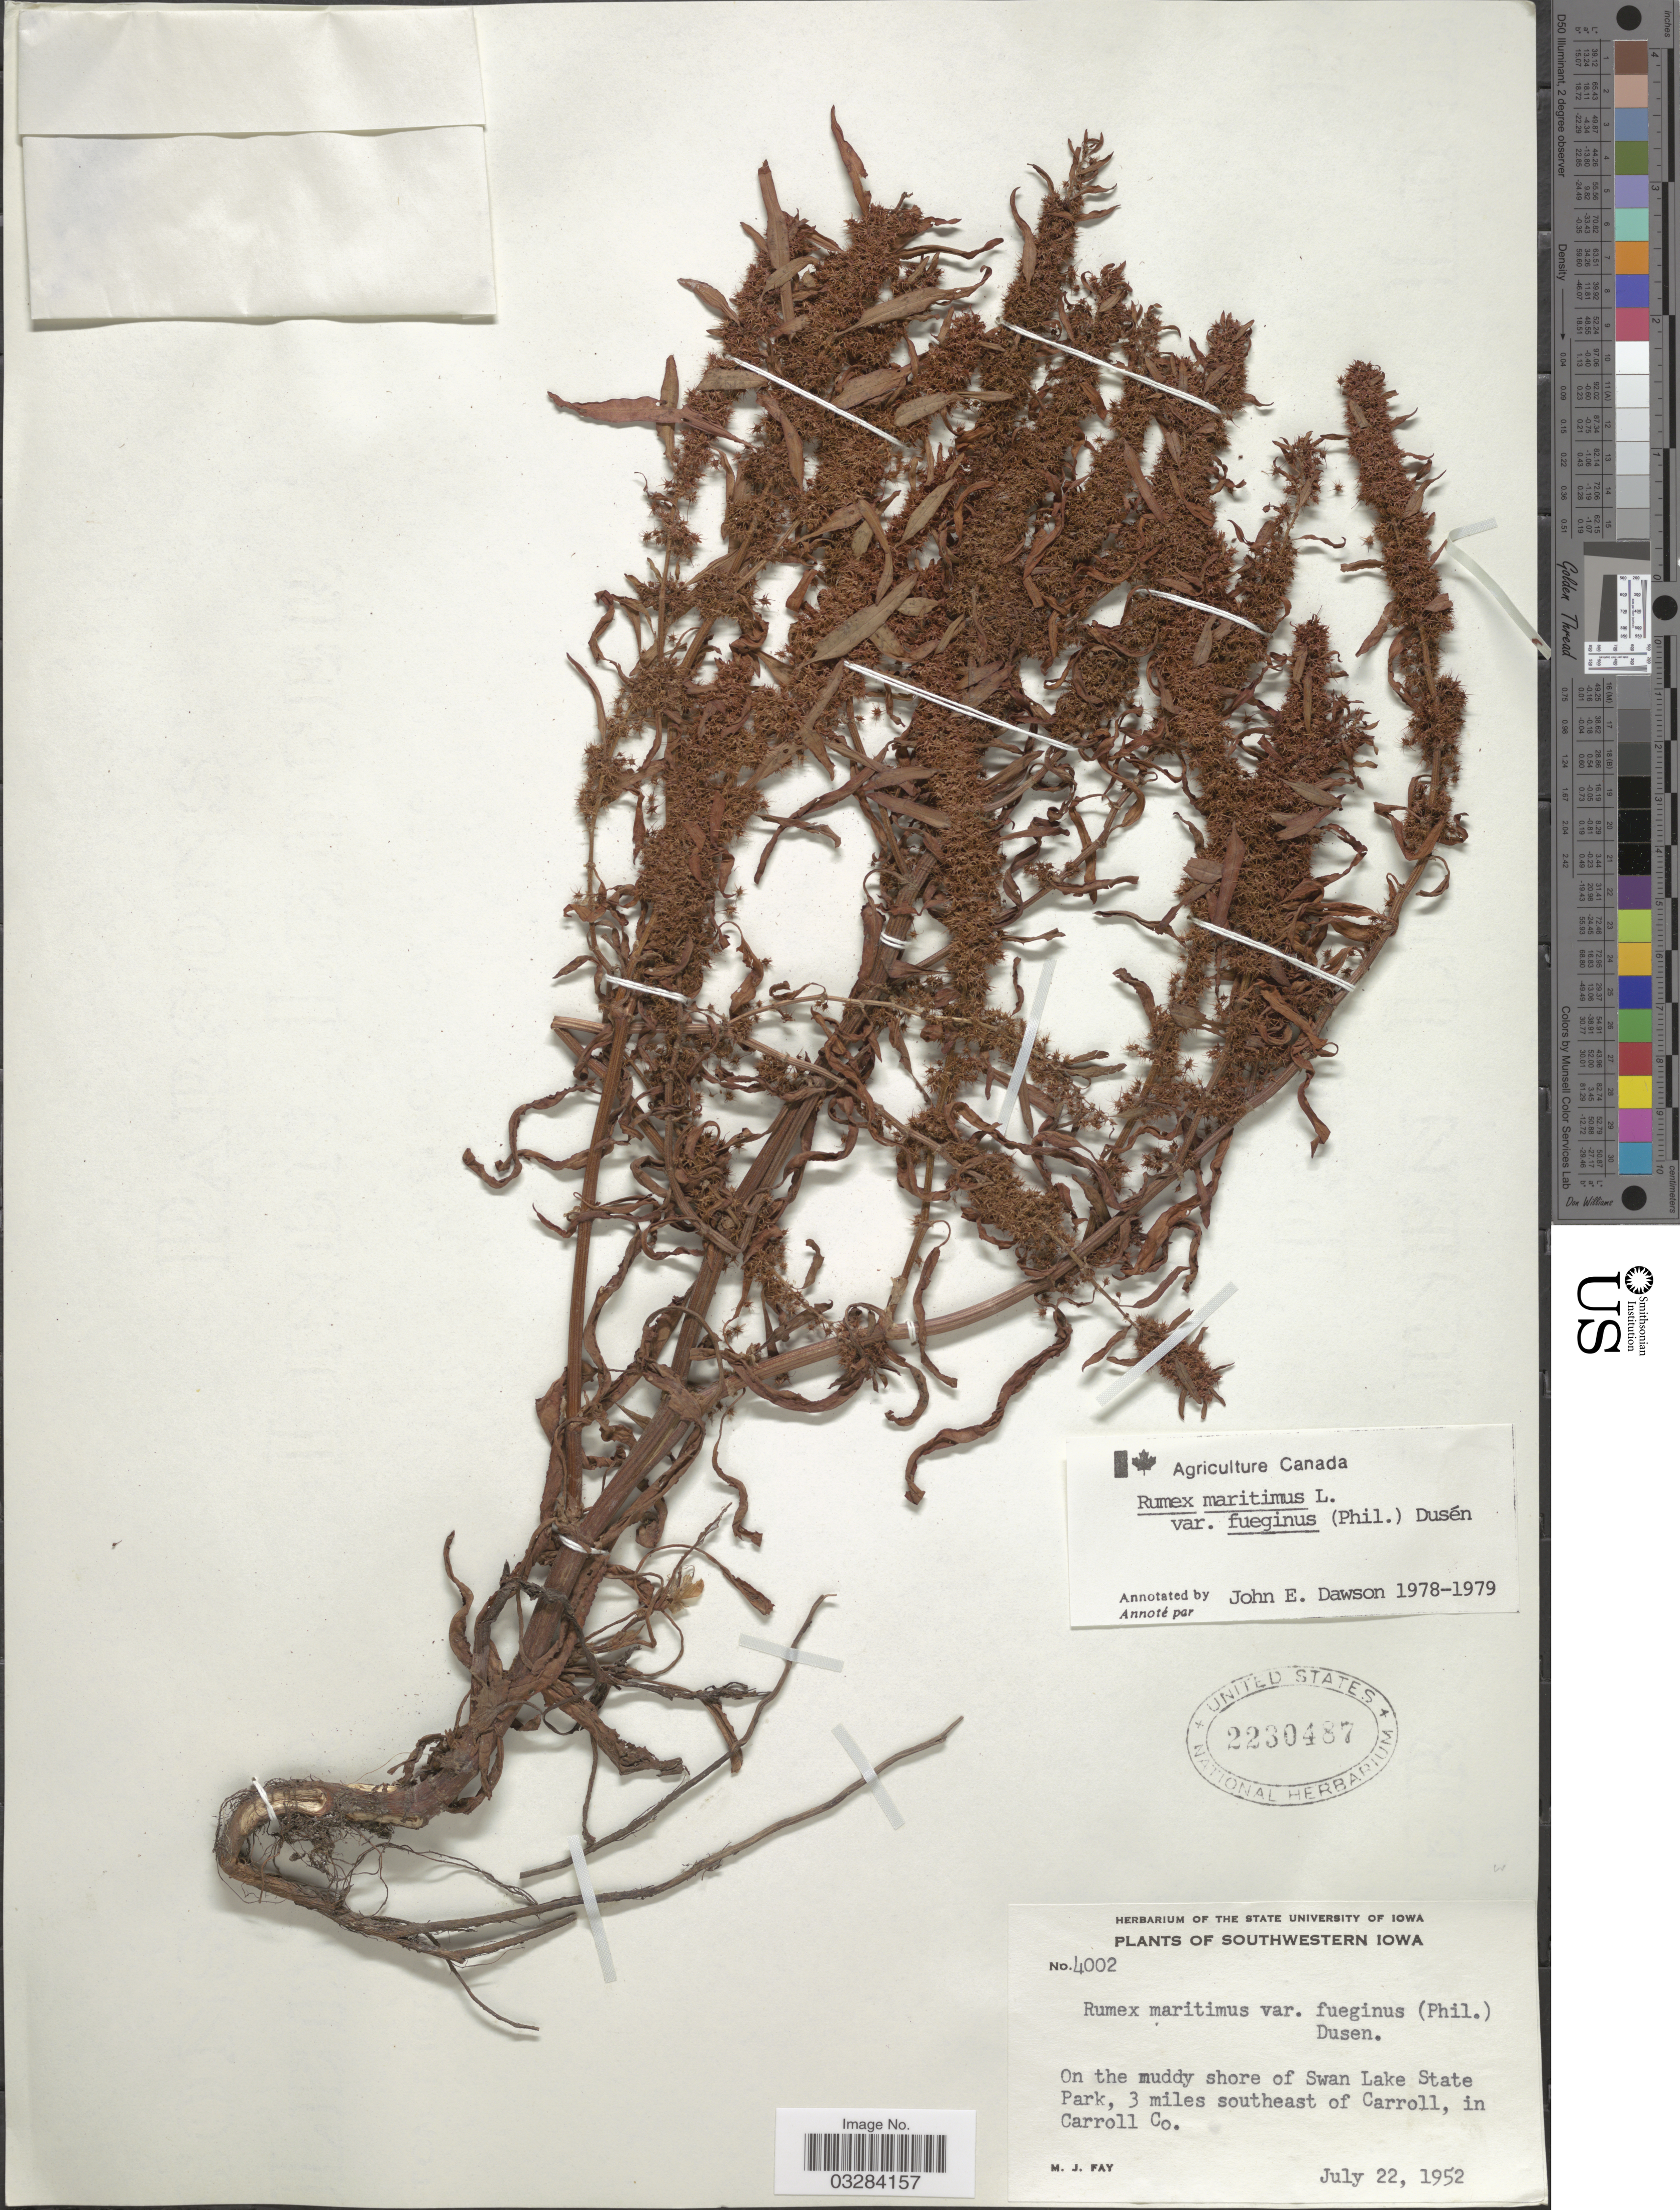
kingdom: Plantae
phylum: Tracheophyta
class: Magnoliopsida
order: Caryophyllales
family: Polygonaceae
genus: Rumex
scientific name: Rumex maritimus var. fueginus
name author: (Phil.) Dusén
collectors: M. Fay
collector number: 4002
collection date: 1952-07-22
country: United States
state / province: Iowa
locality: Southwestern Iowa. On the muddy shore of Swan Lake State Park, 3 miles southeast of Carroll, in Carroll Co.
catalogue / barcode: US 2230487